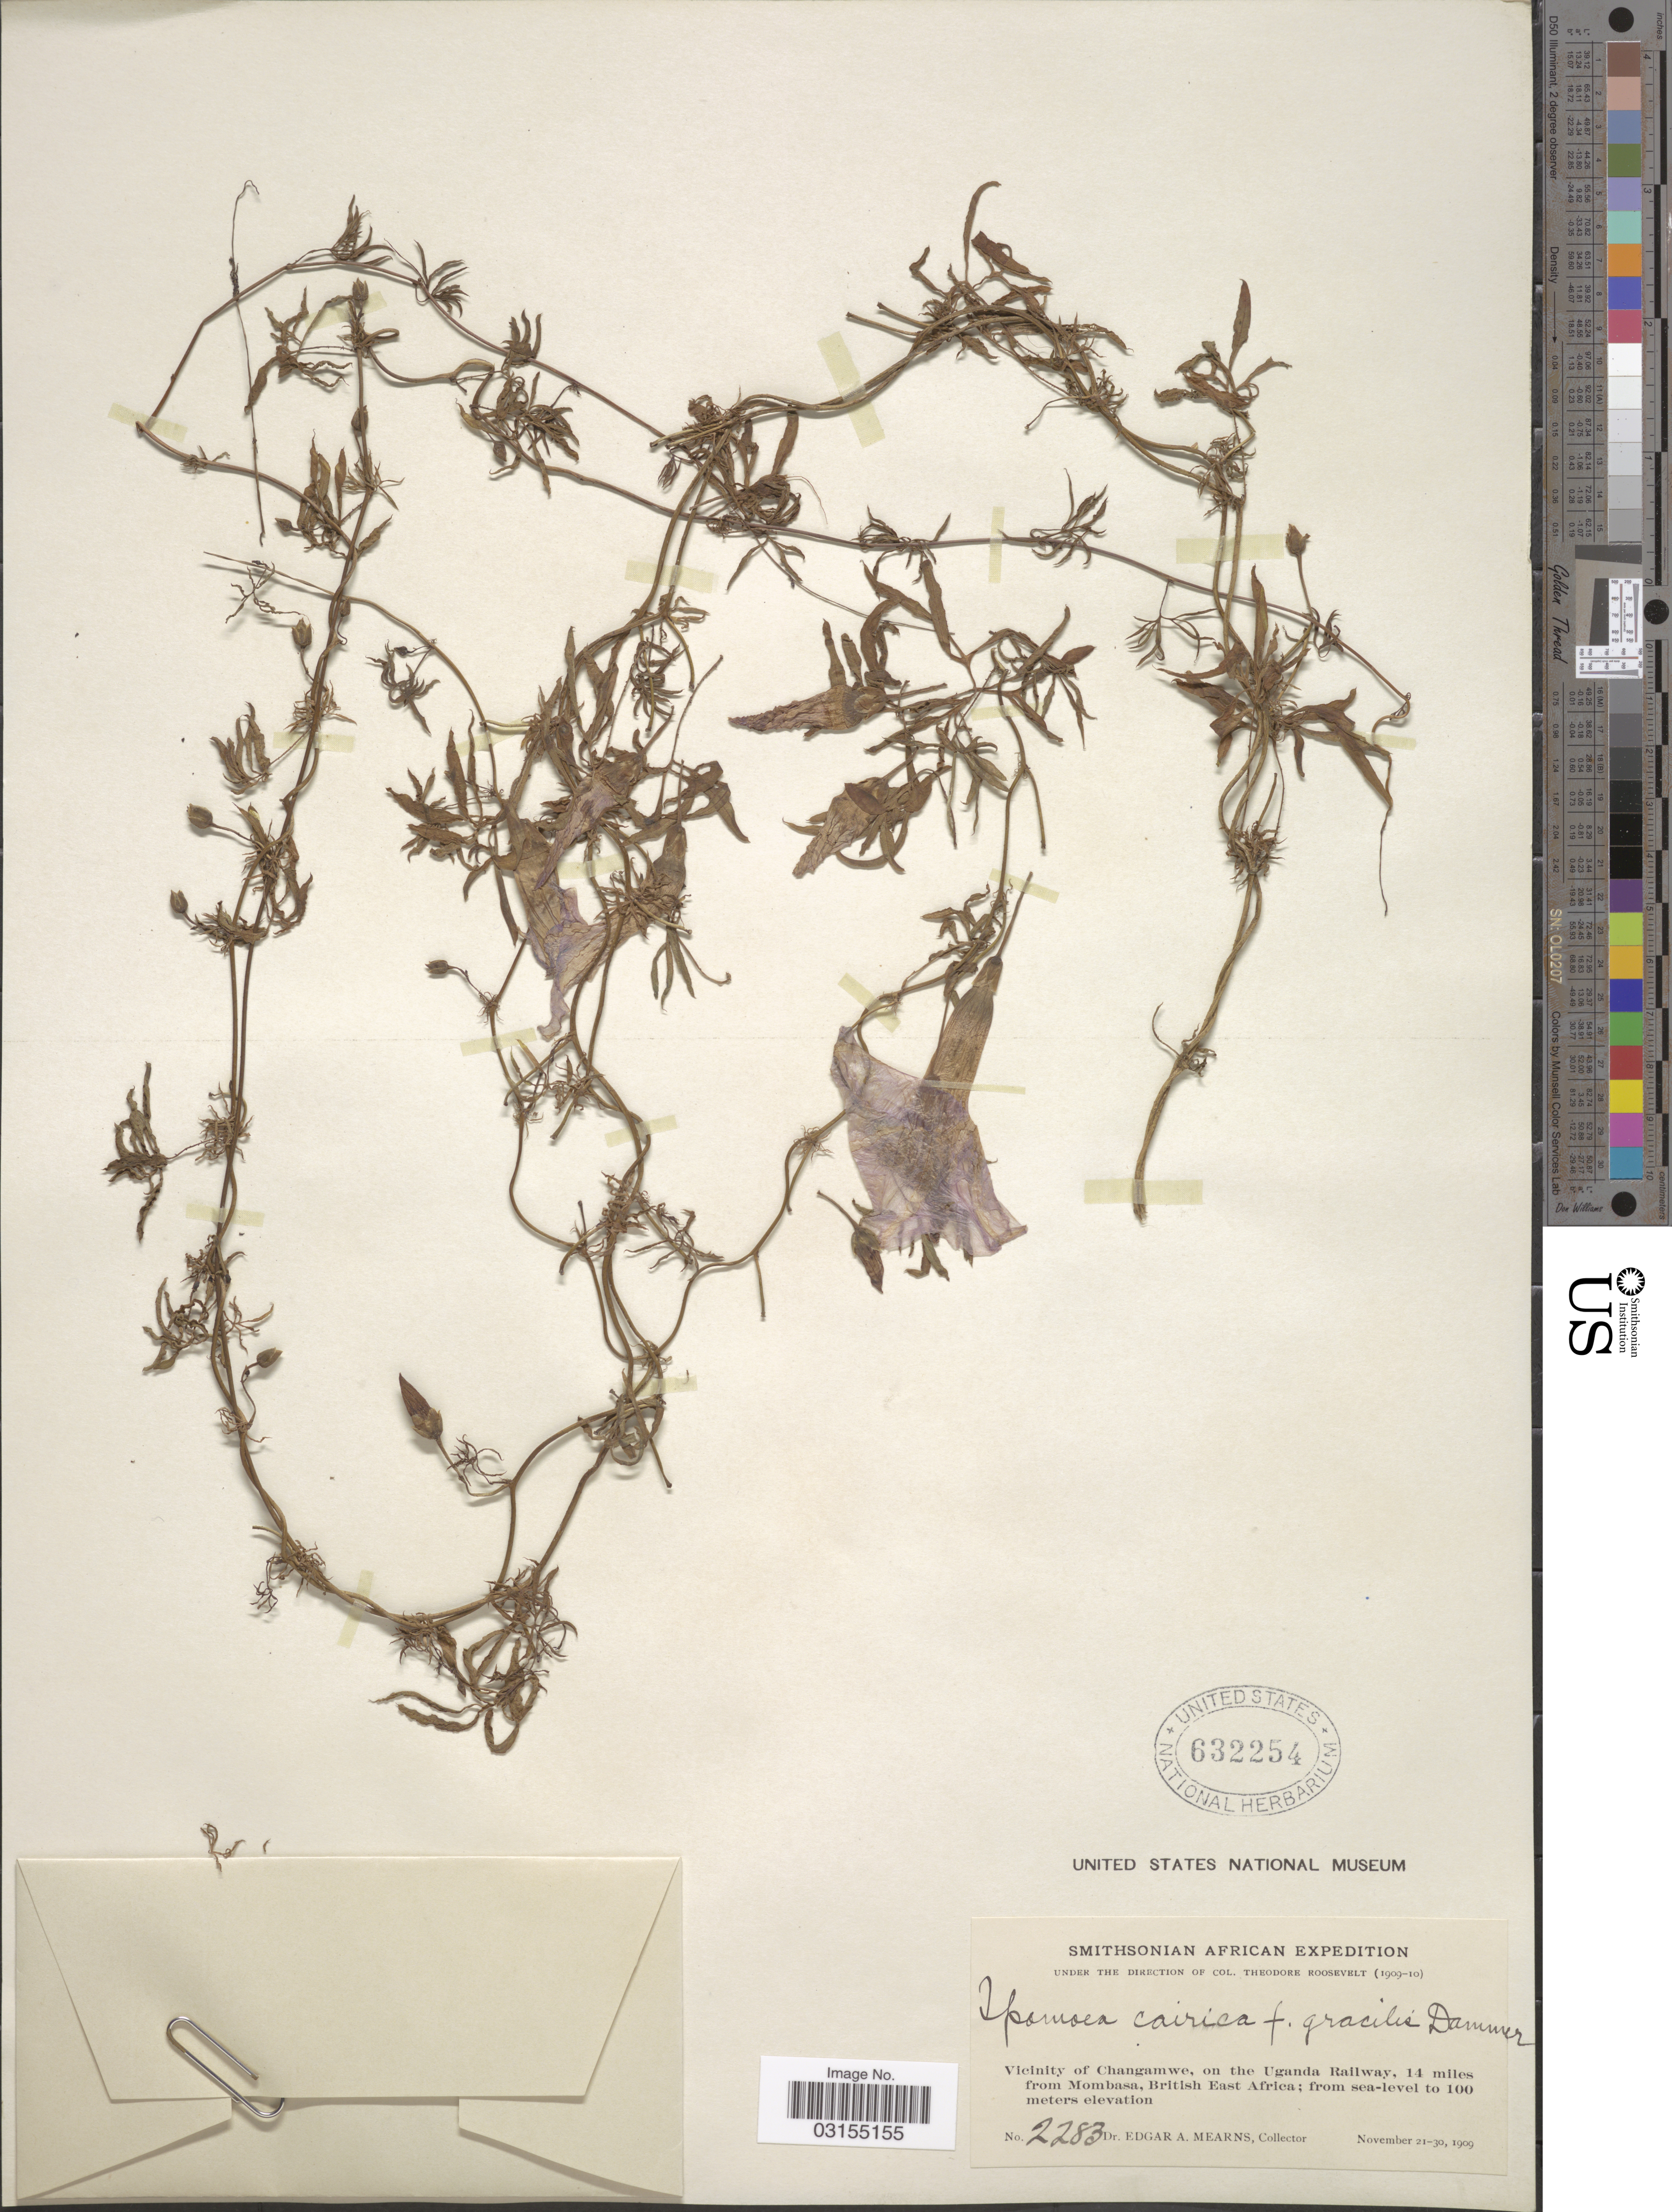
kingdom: Plantae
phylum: Tracheophyta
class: Magnoliopsida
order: Solanales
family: Convolvulaceae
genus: Ipomoea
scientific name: Ipomoea palmata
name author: Forssk.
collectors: E. A. Mearns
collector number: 2283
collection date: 1909-11-21/1909-11-30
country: Kenya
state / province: Mombasa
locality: Vicinity of Changamwe, on the Uganda Railway, 14 miles from Mombasa, British East Africa.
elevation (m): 0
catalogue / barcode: US 632254